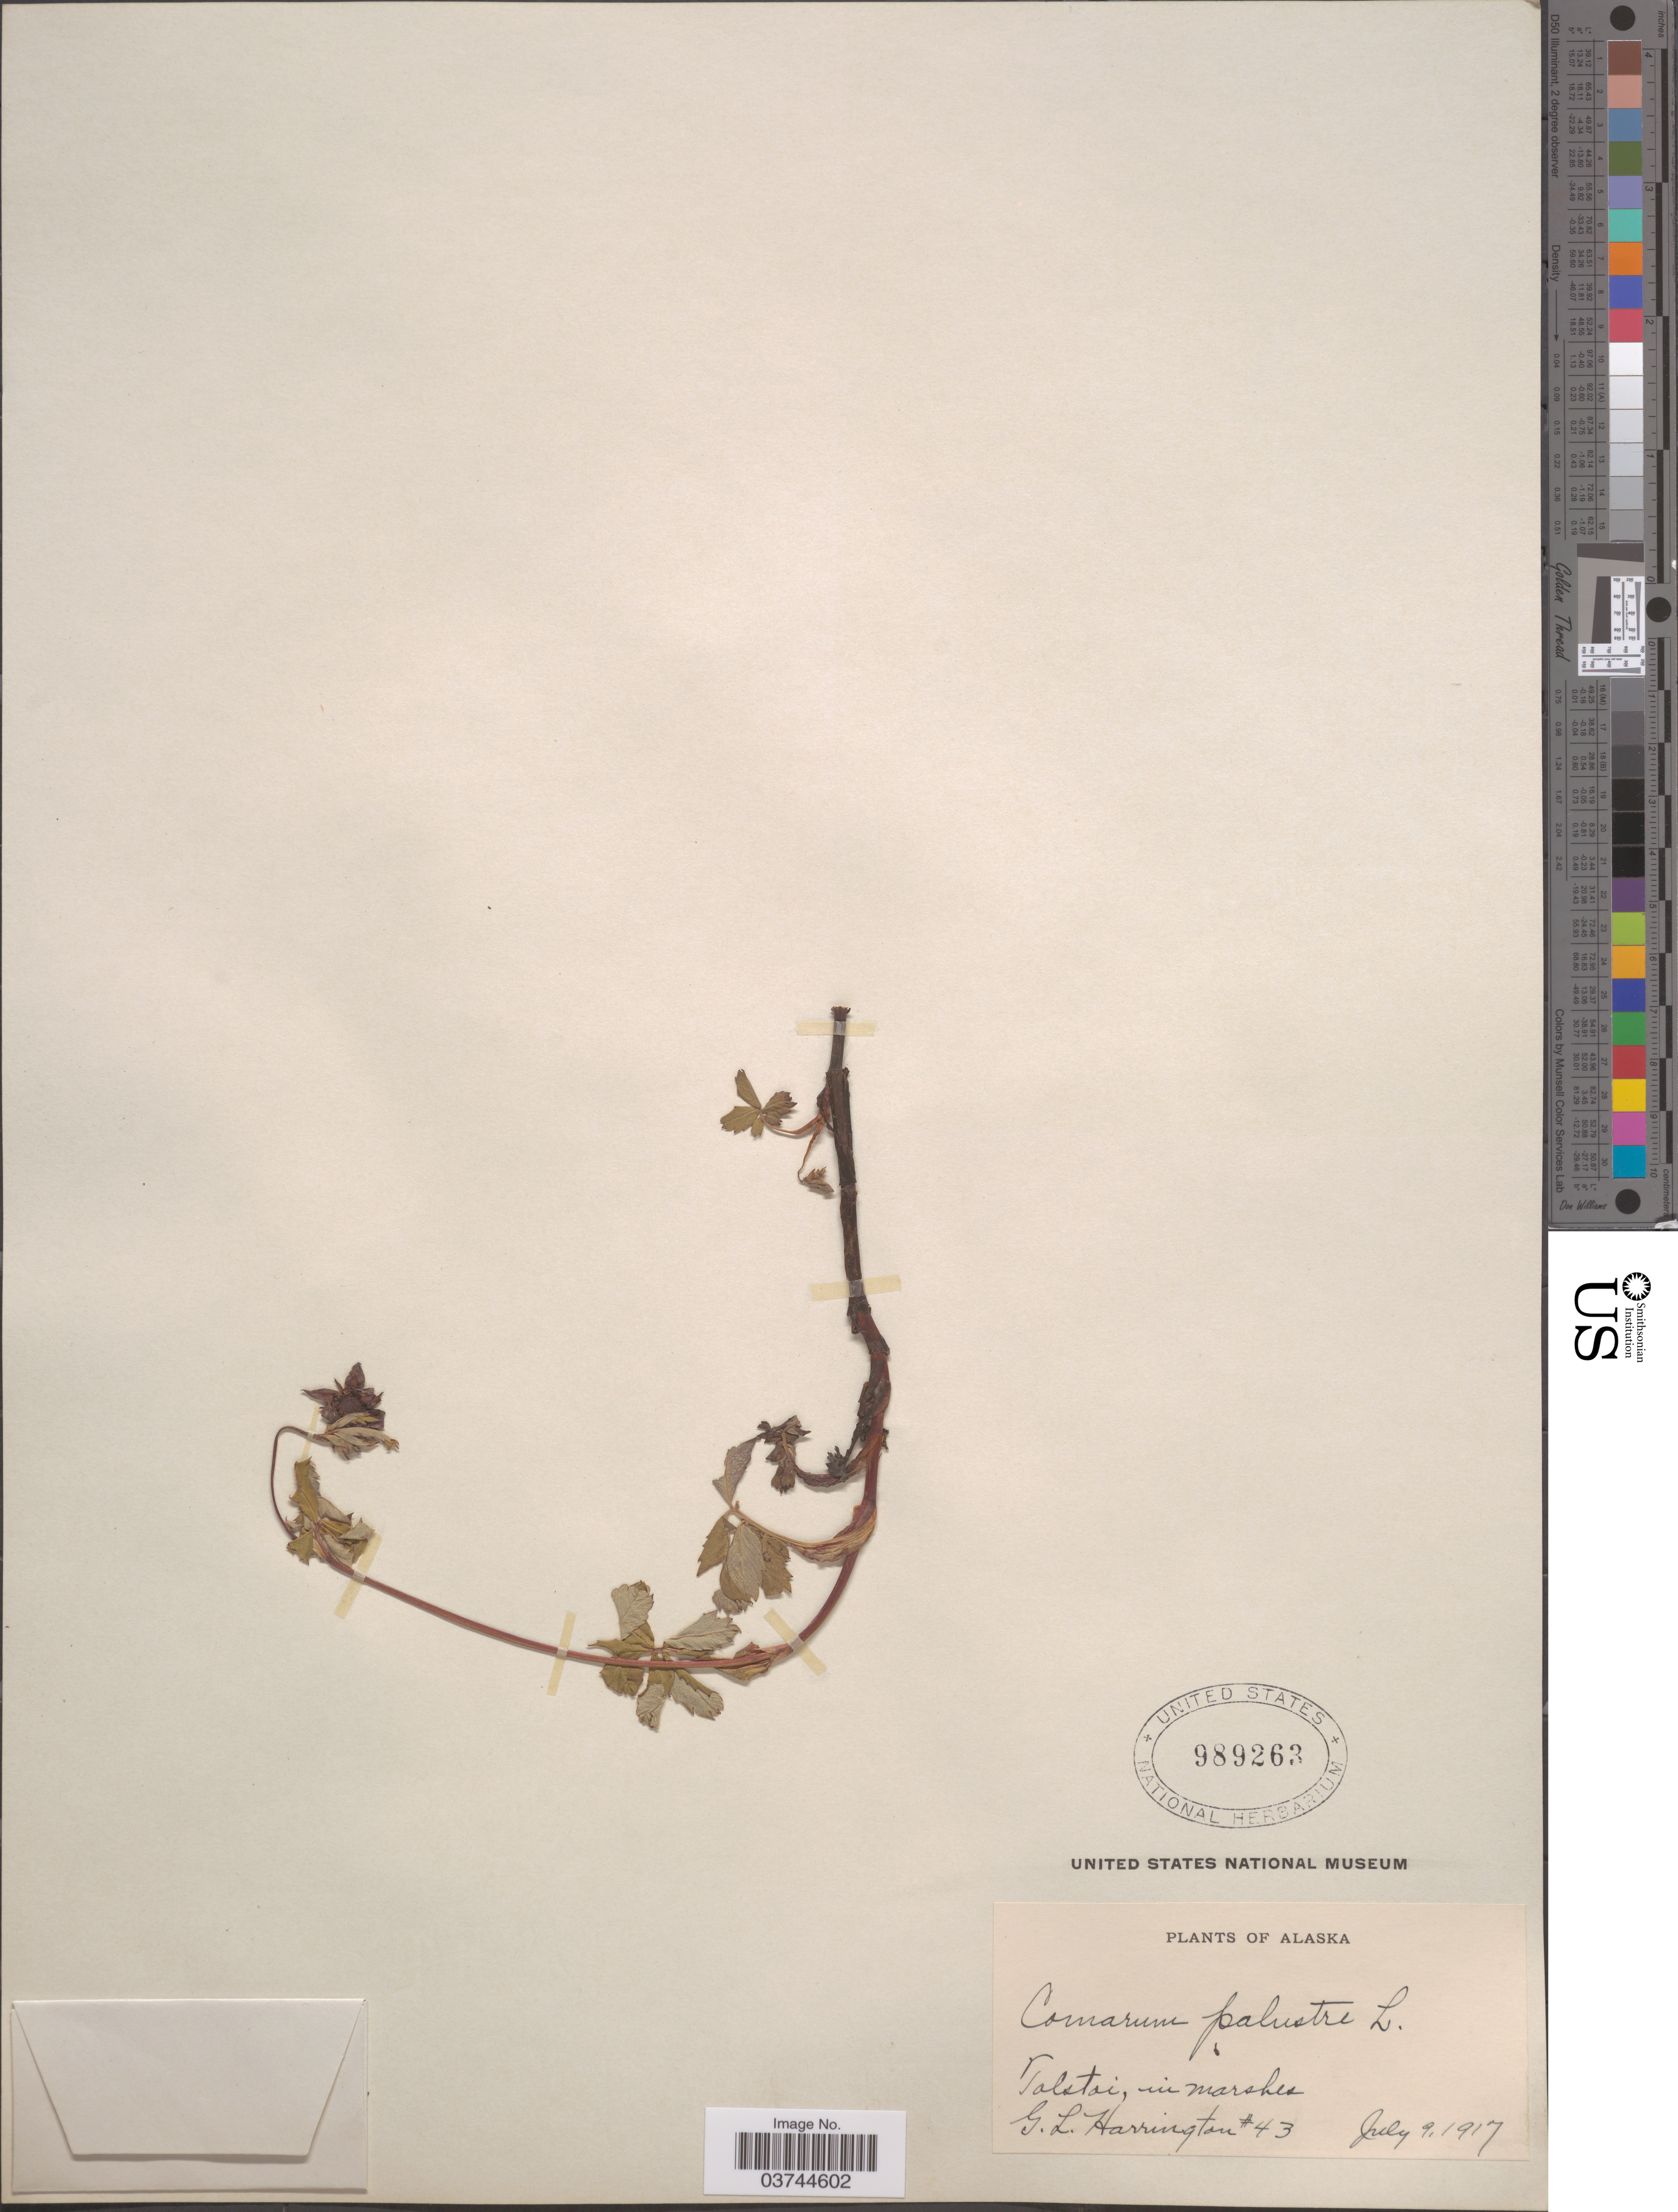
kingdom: Plantae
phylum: Tracheophyta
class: Magnoliopsida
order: Rosales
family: Rosaceae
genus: Comarum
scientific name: Comarum palustre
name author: L.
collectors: G. Harrington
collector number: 43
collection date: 1917-07-09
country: United States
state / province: Alaska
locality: Tolstoi.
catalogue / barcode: US 989263